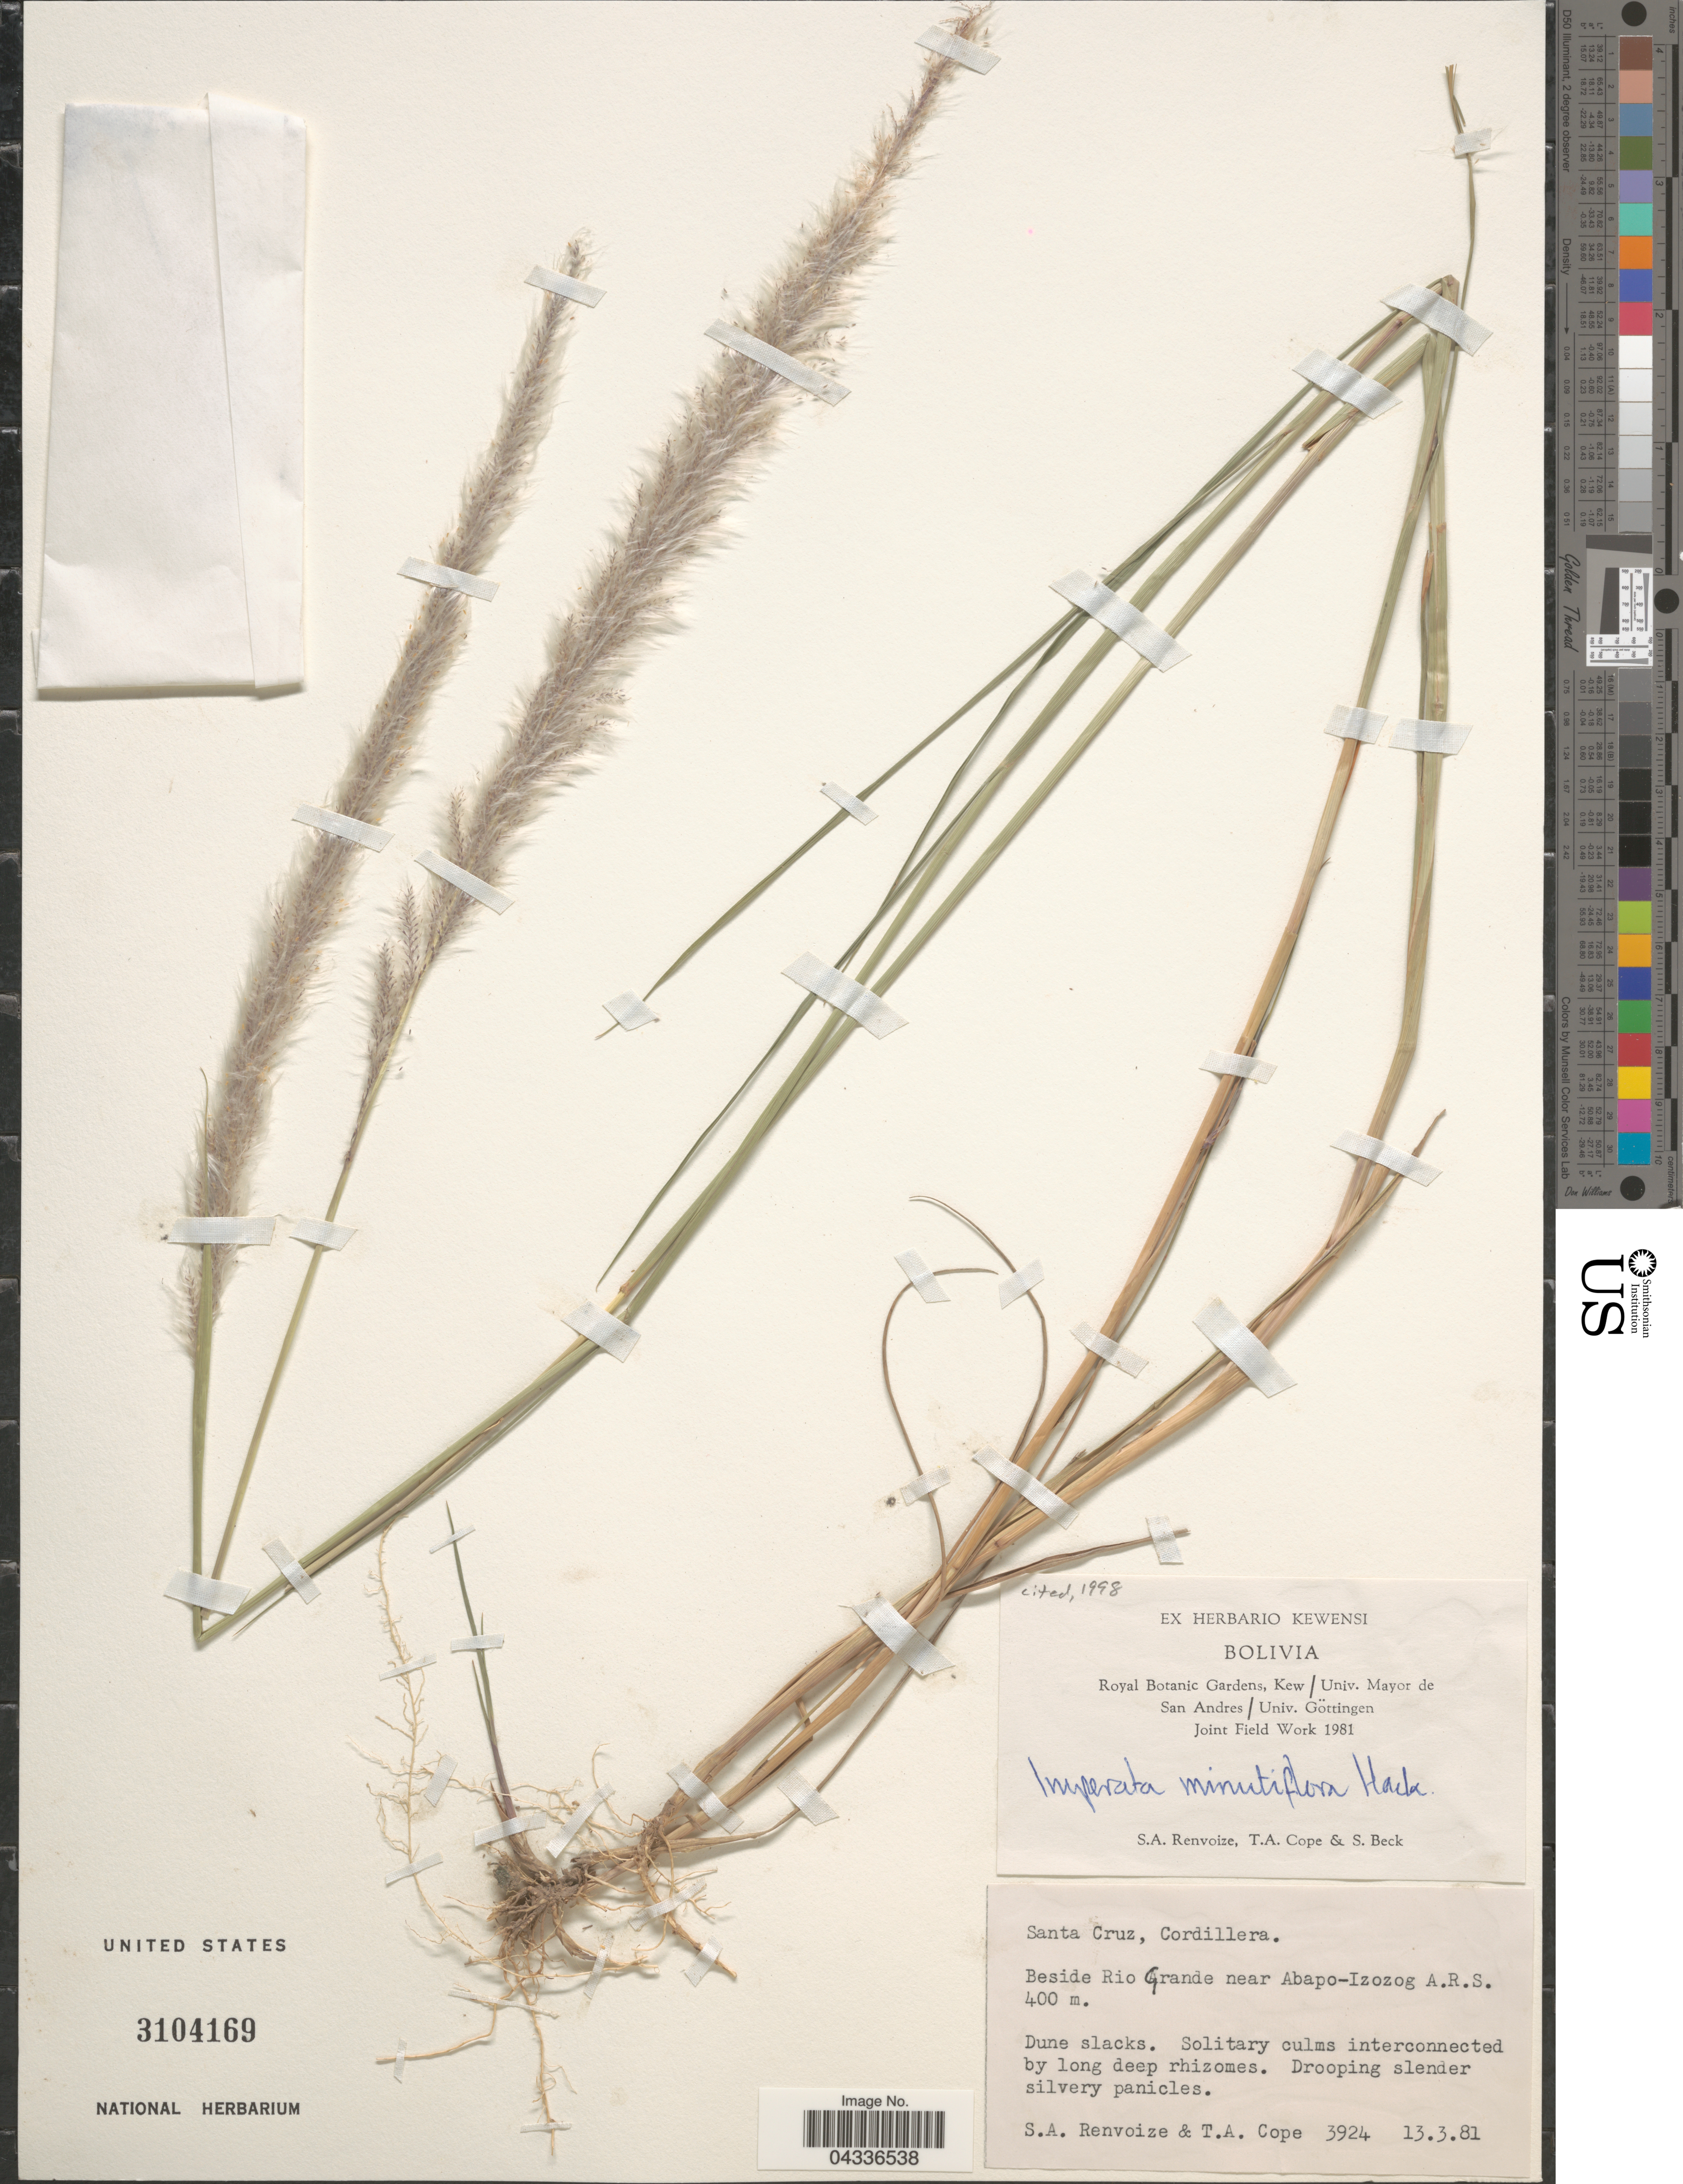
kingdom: Plantae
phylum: Tracheophyta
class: Liliopsida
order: Poales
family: Poaceae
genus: Imperata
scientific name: Imperata minutiflora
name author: Hack.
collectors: S. A. Renvoize, T. A. Cope & S. G. Beck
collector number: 3924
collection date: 1981-03-13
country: Bolivia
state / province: Santa Cruz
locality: Royal Botanic Gardens, Kew/Univ. Mayor de San Andres/Univ. Göttingen Joint Field Work 1981. Cordillera. Beside Rio Grande near Abapo-Izozog A.R.S.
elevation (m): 400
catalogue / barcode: US 3104169